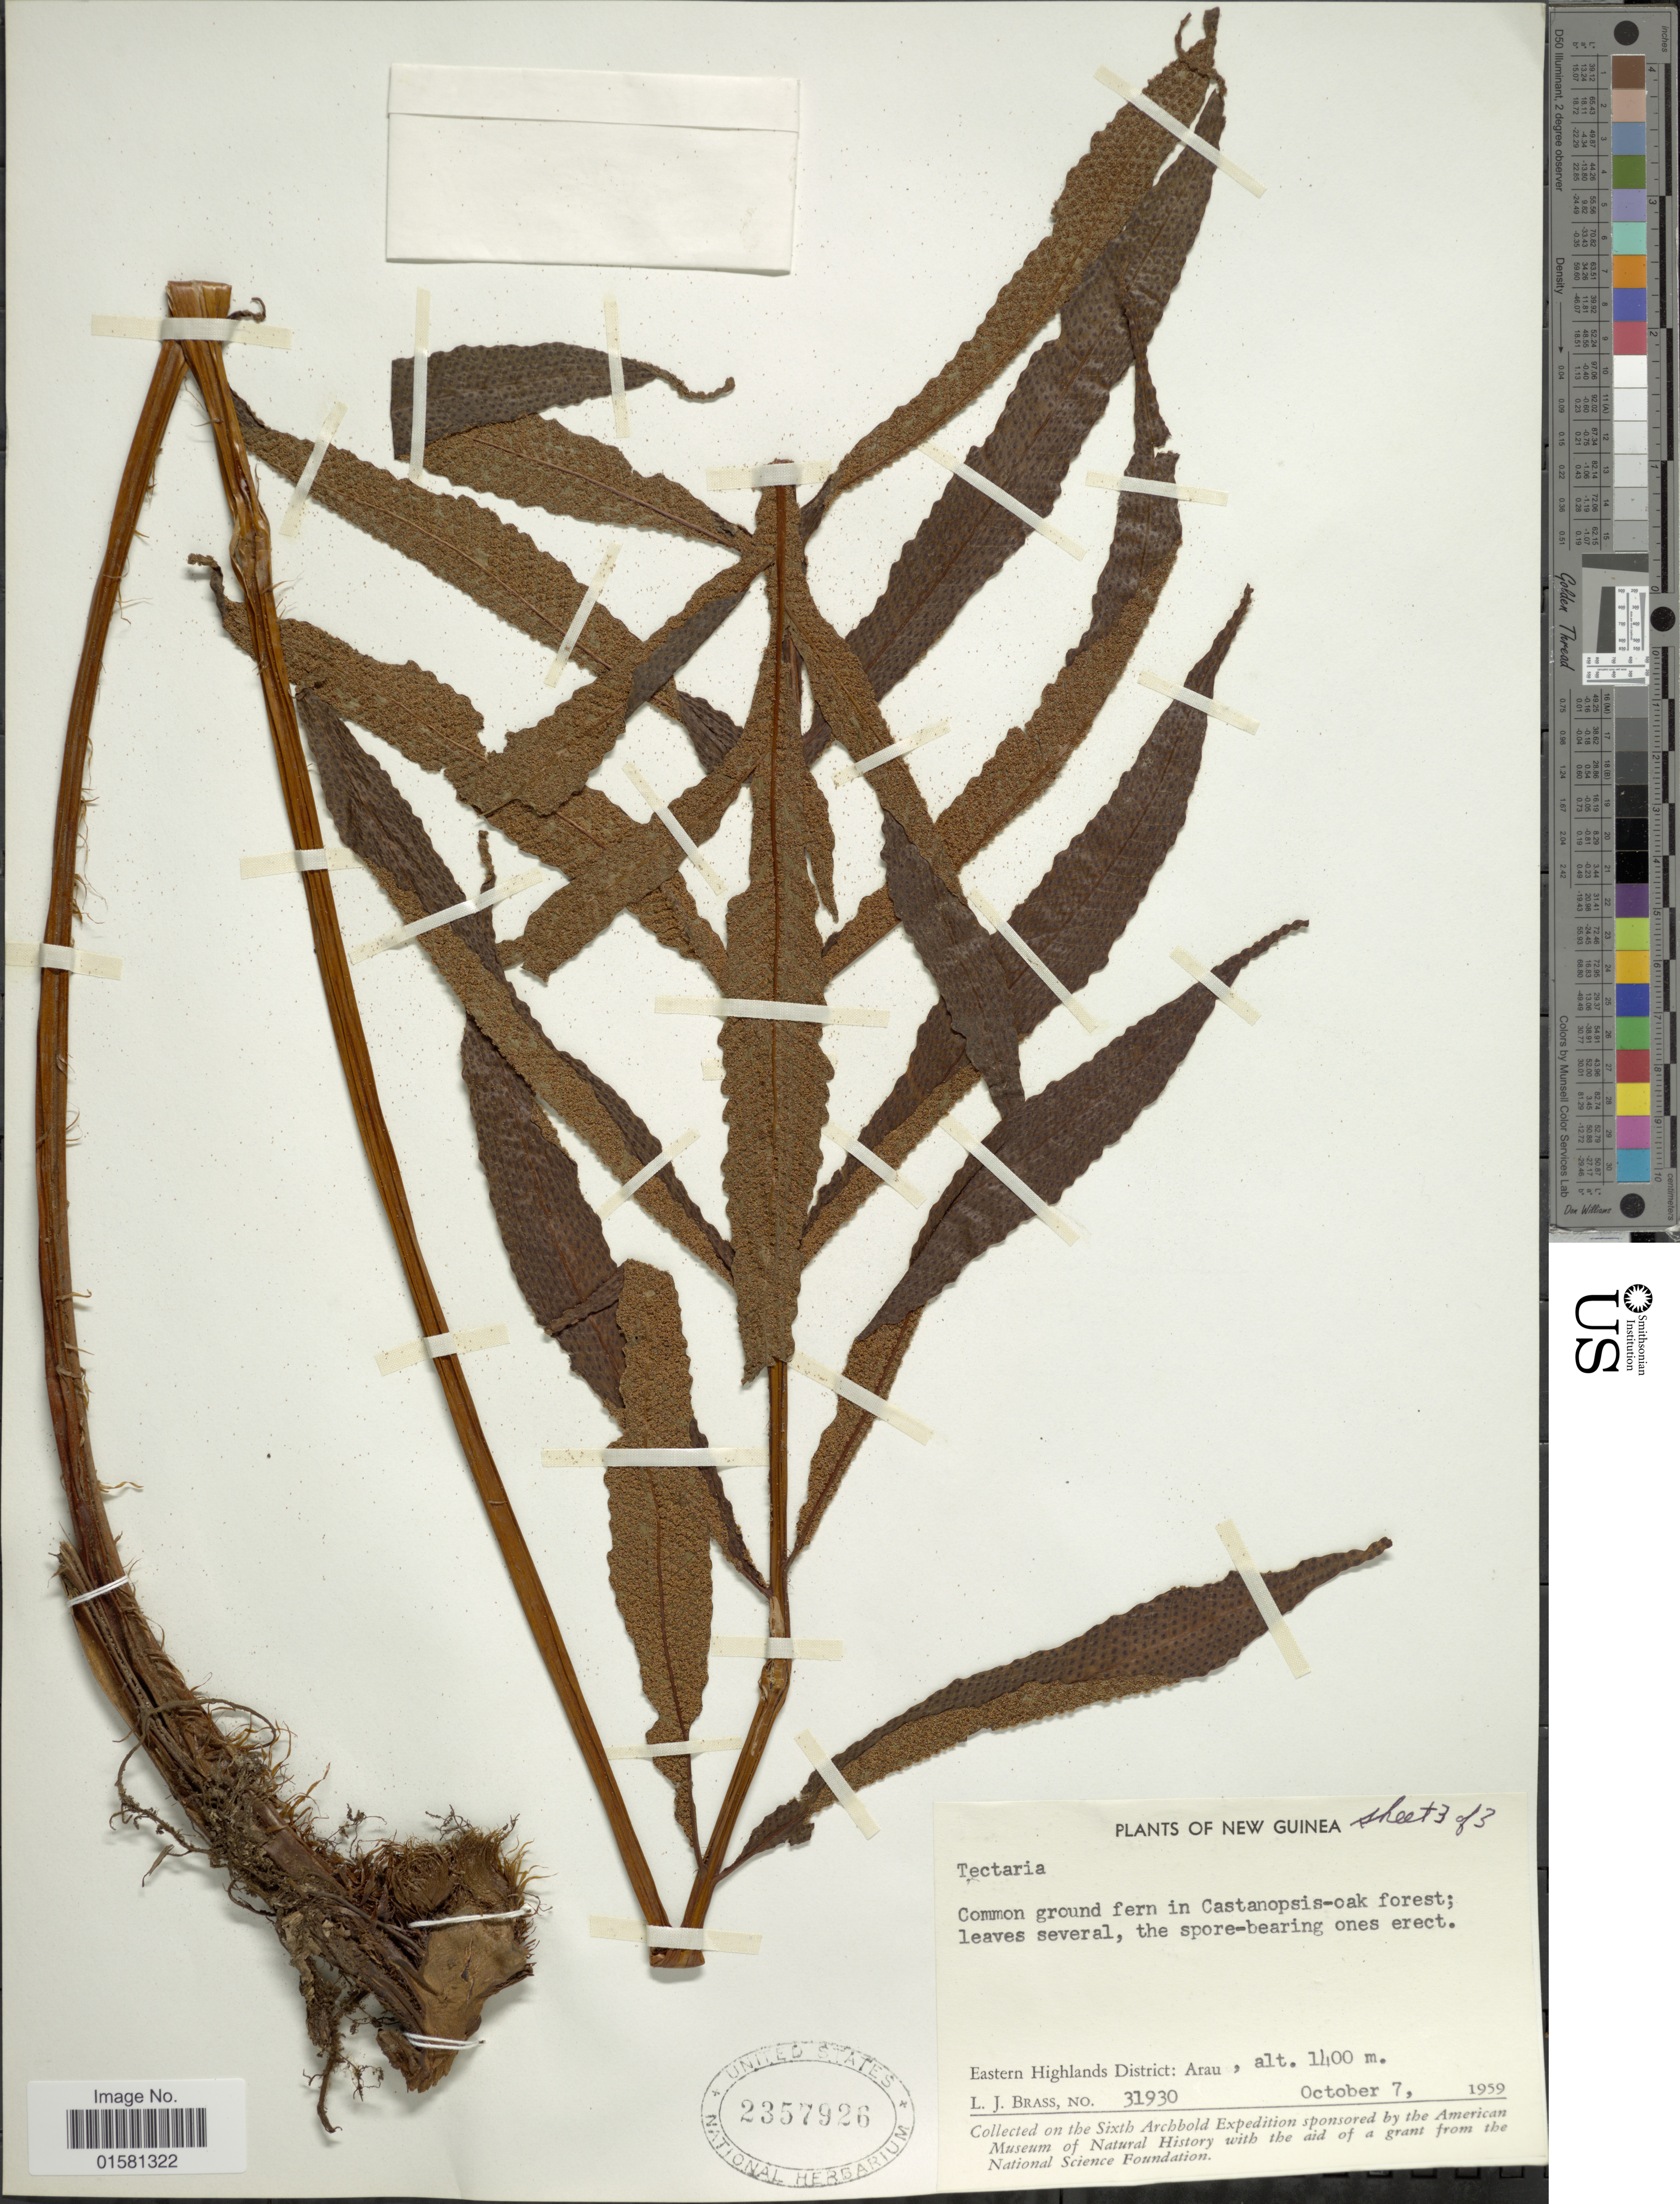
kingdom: Plantae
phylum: Tracheophyta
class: Polypodiopsida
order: Polypodiales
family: Tectariaceae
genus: Tectaria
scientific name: Tectaria sp.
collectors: L. J. Brass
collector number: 31930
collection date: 1959-10-07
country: Papua New Guinea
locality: New Guinea, Eastern highlands District: Arau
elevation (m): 1400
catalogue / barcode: US 2357926